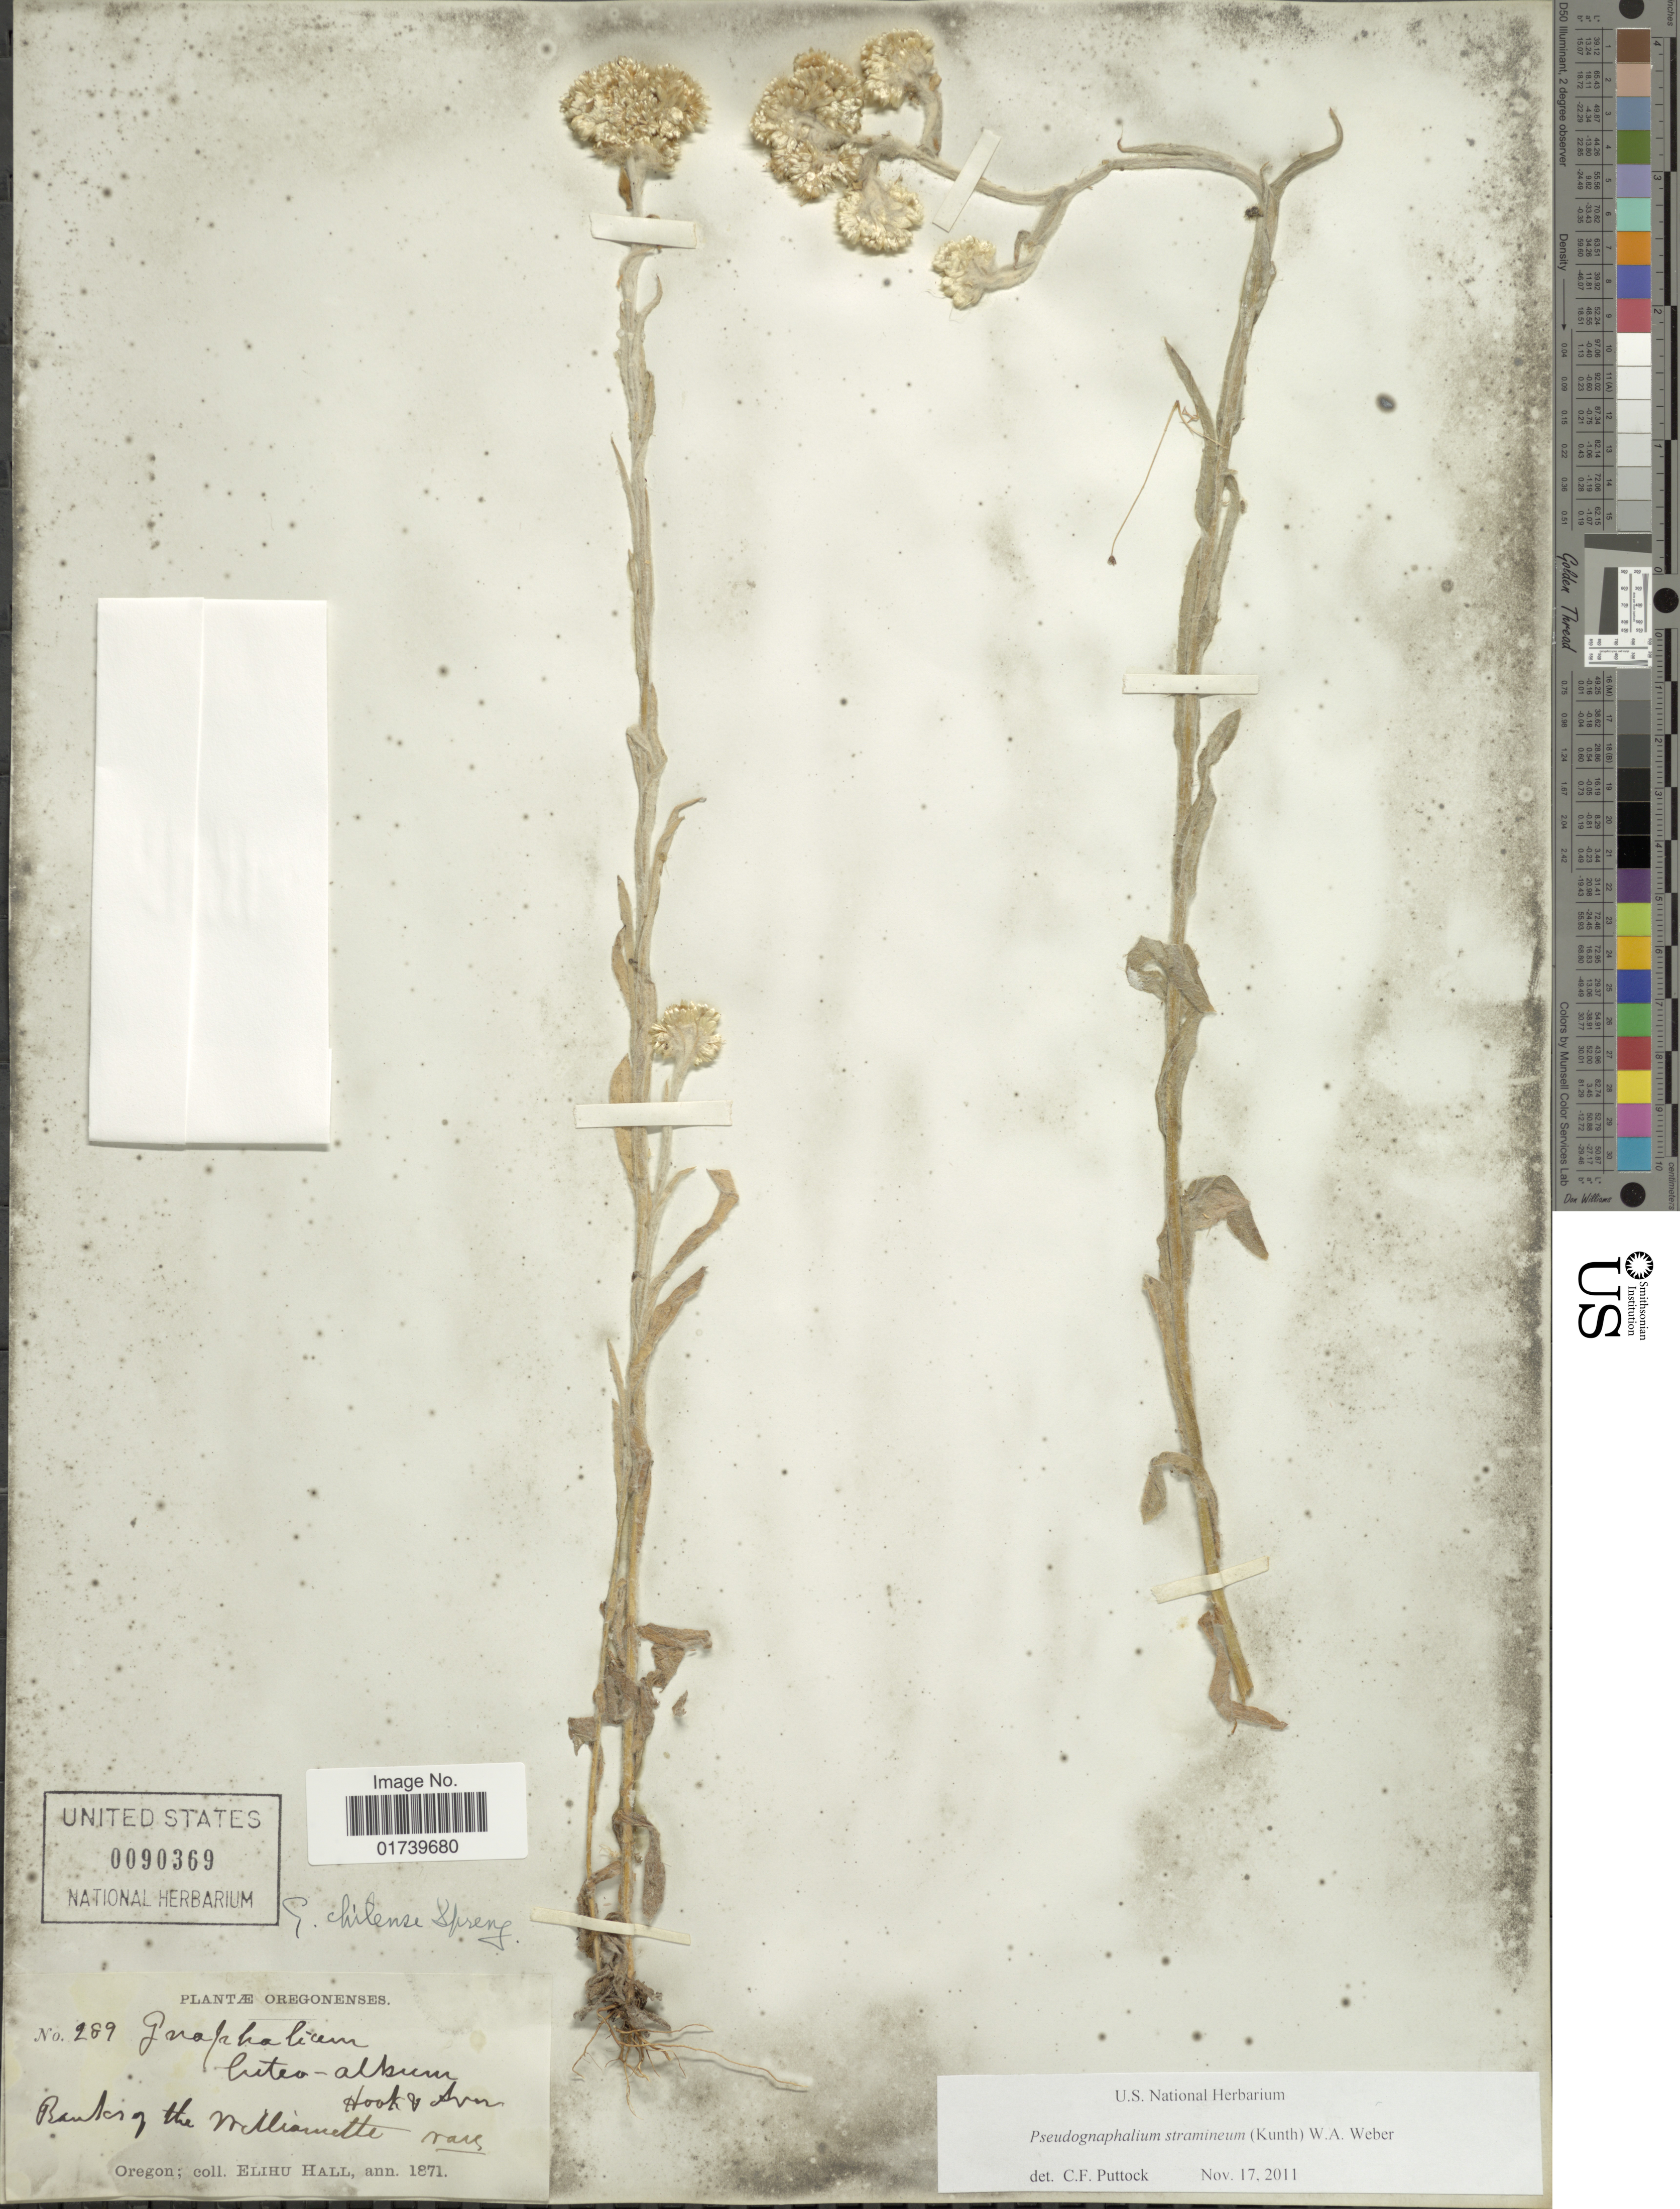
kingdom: Plantae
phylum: Tracheophyta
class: Magnoliopsida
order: Asterales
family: Asteraceae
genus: Pseudognaphalium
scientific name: Pseudognaphalium stramineum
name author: (Kunth) Anderb.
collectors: E. Hall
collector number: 289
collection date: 1871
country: United States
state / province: Oregon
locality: Banking of the Willamette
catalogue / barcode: US 90369